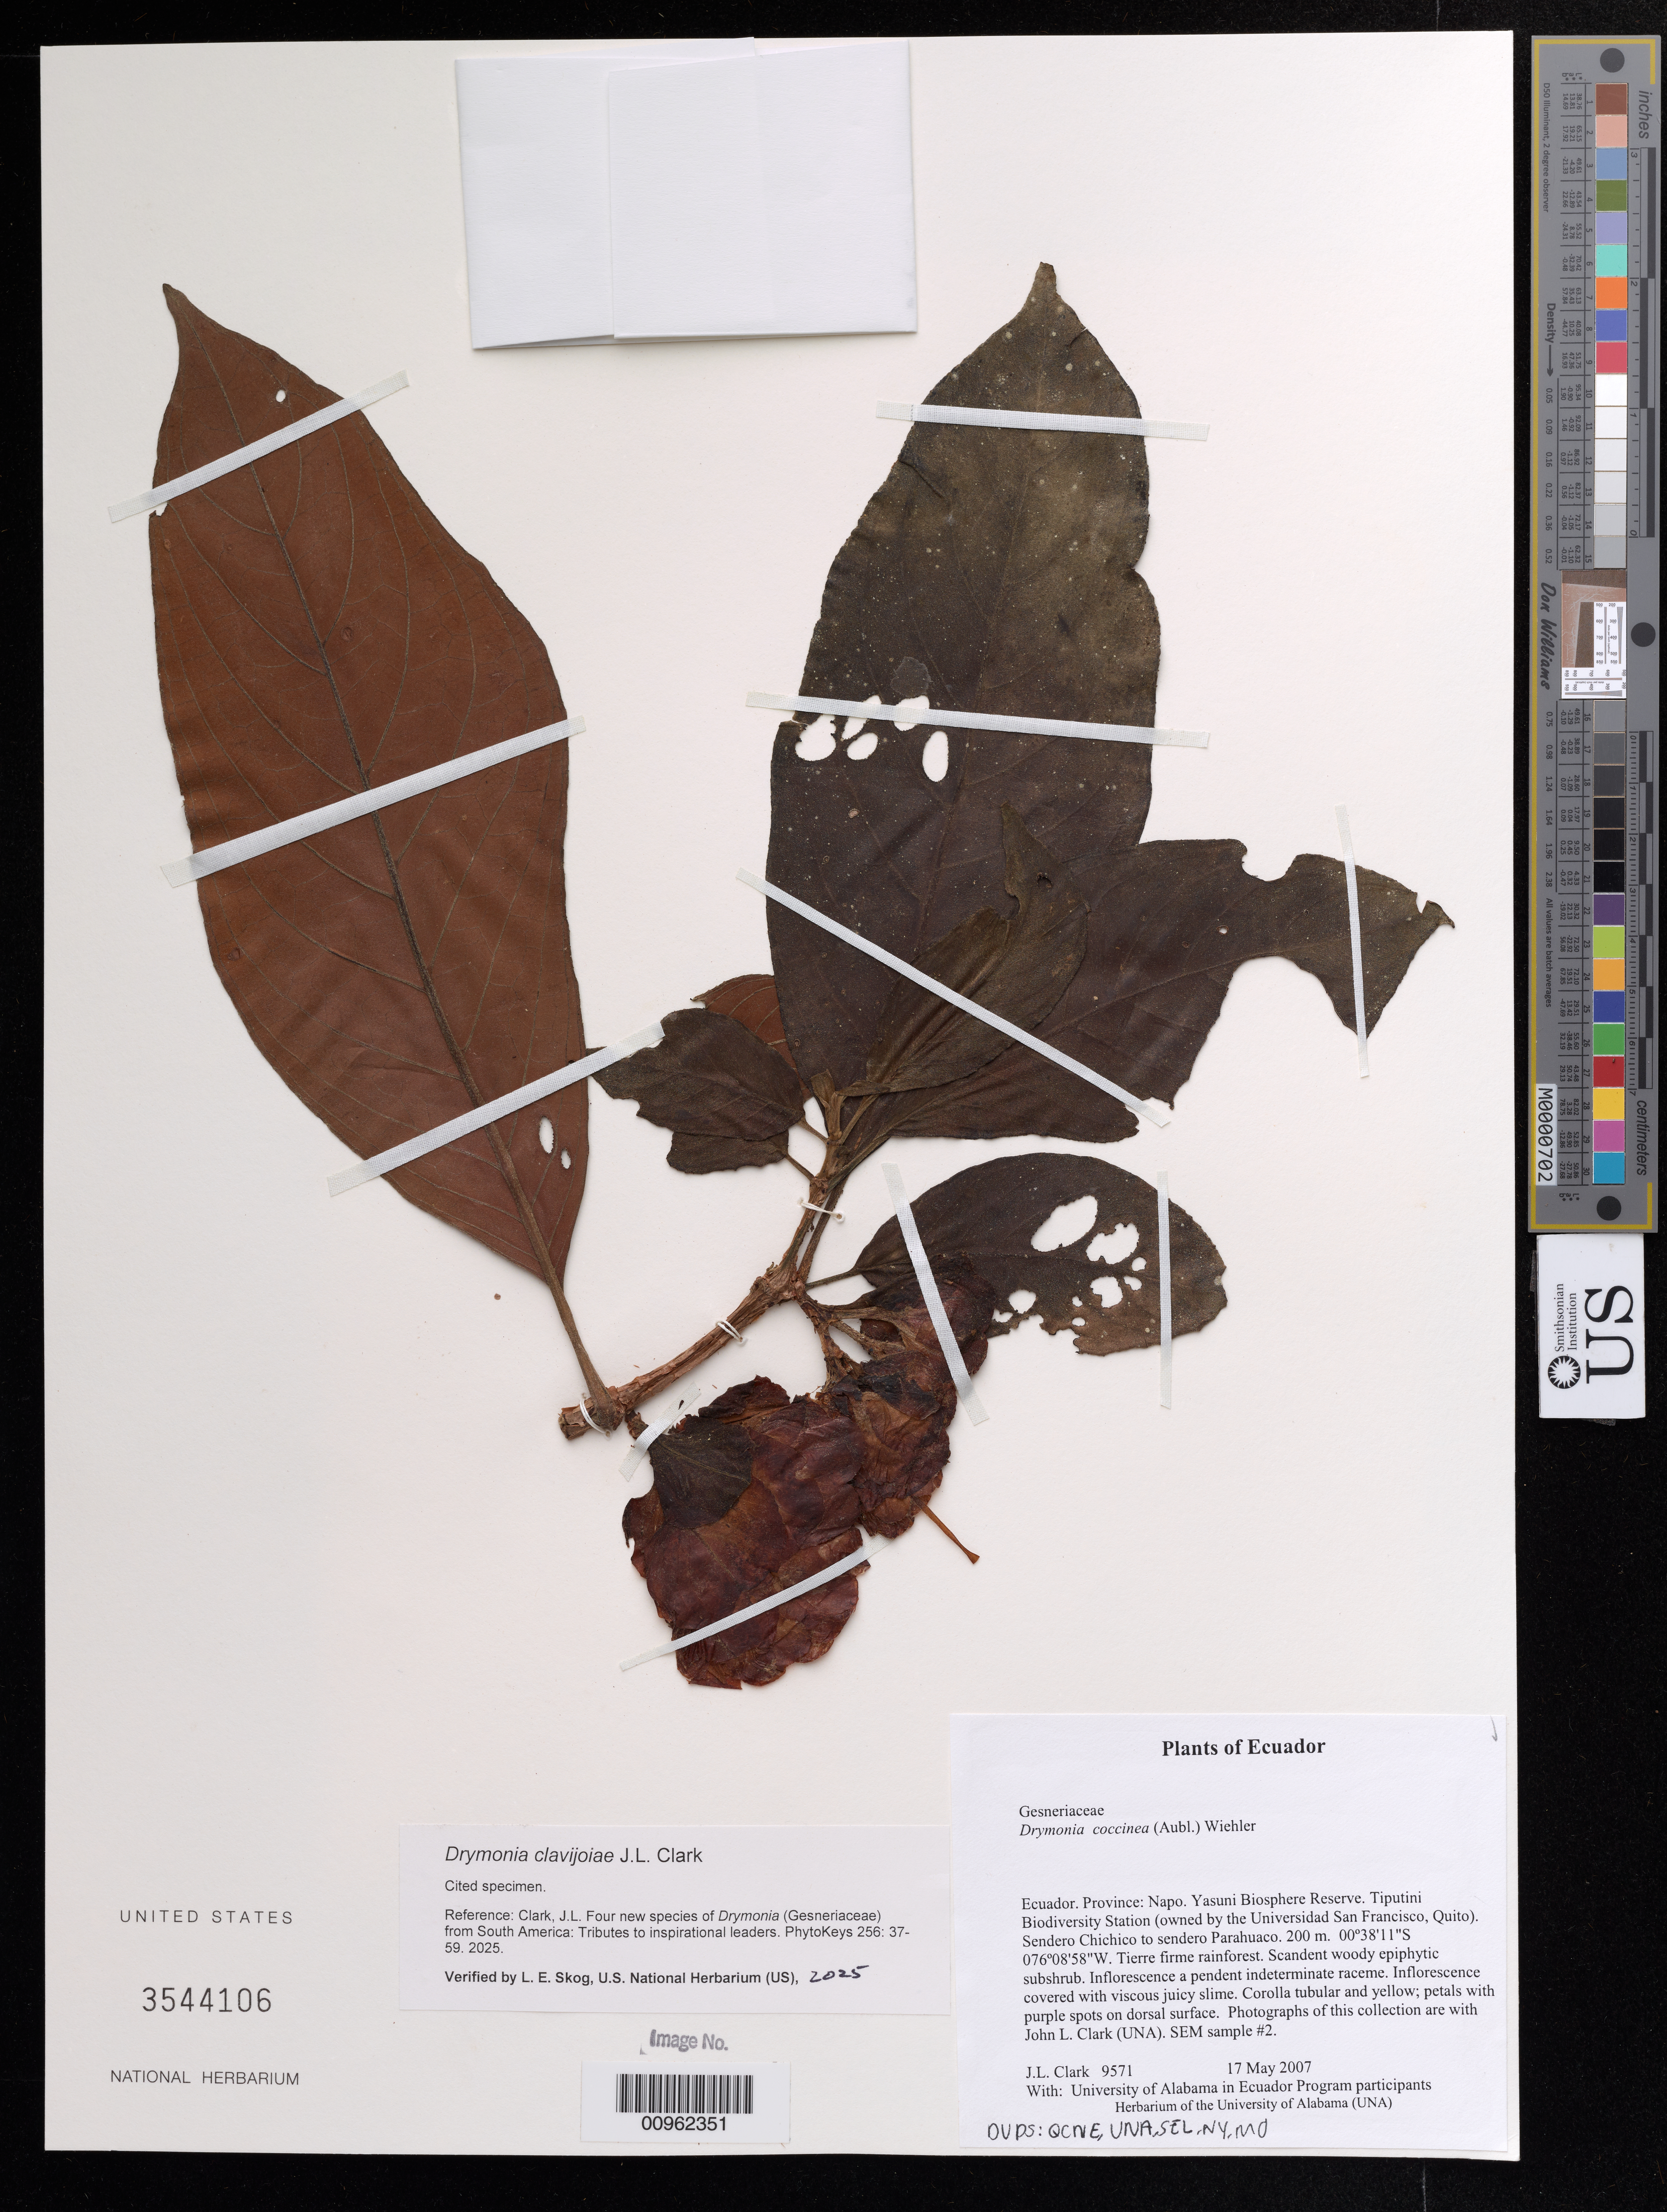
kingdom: Plantae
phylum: Tracheophyta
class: Magnoliopsida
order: Lamiales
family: Gesneriaceae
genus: Drymonia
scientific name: Drymonia clavijoiae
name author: J.L. Clark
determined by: Skog, Laurence E.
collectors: J. L. Clark & University of Alabama in Ecuador Program participants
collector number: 9571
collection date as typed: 17 May 2007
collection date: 2007-05-17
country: Ecuador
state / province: Napo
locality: Yasuni Biosphere Reserve. Tiputini Biodiversity Station (owned by the Universidad San Francisco, Quito). Sendero Chichico to sendero Parahuaco.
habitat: Tierre firme rainforest.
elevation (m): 200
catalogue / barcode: US 3544106